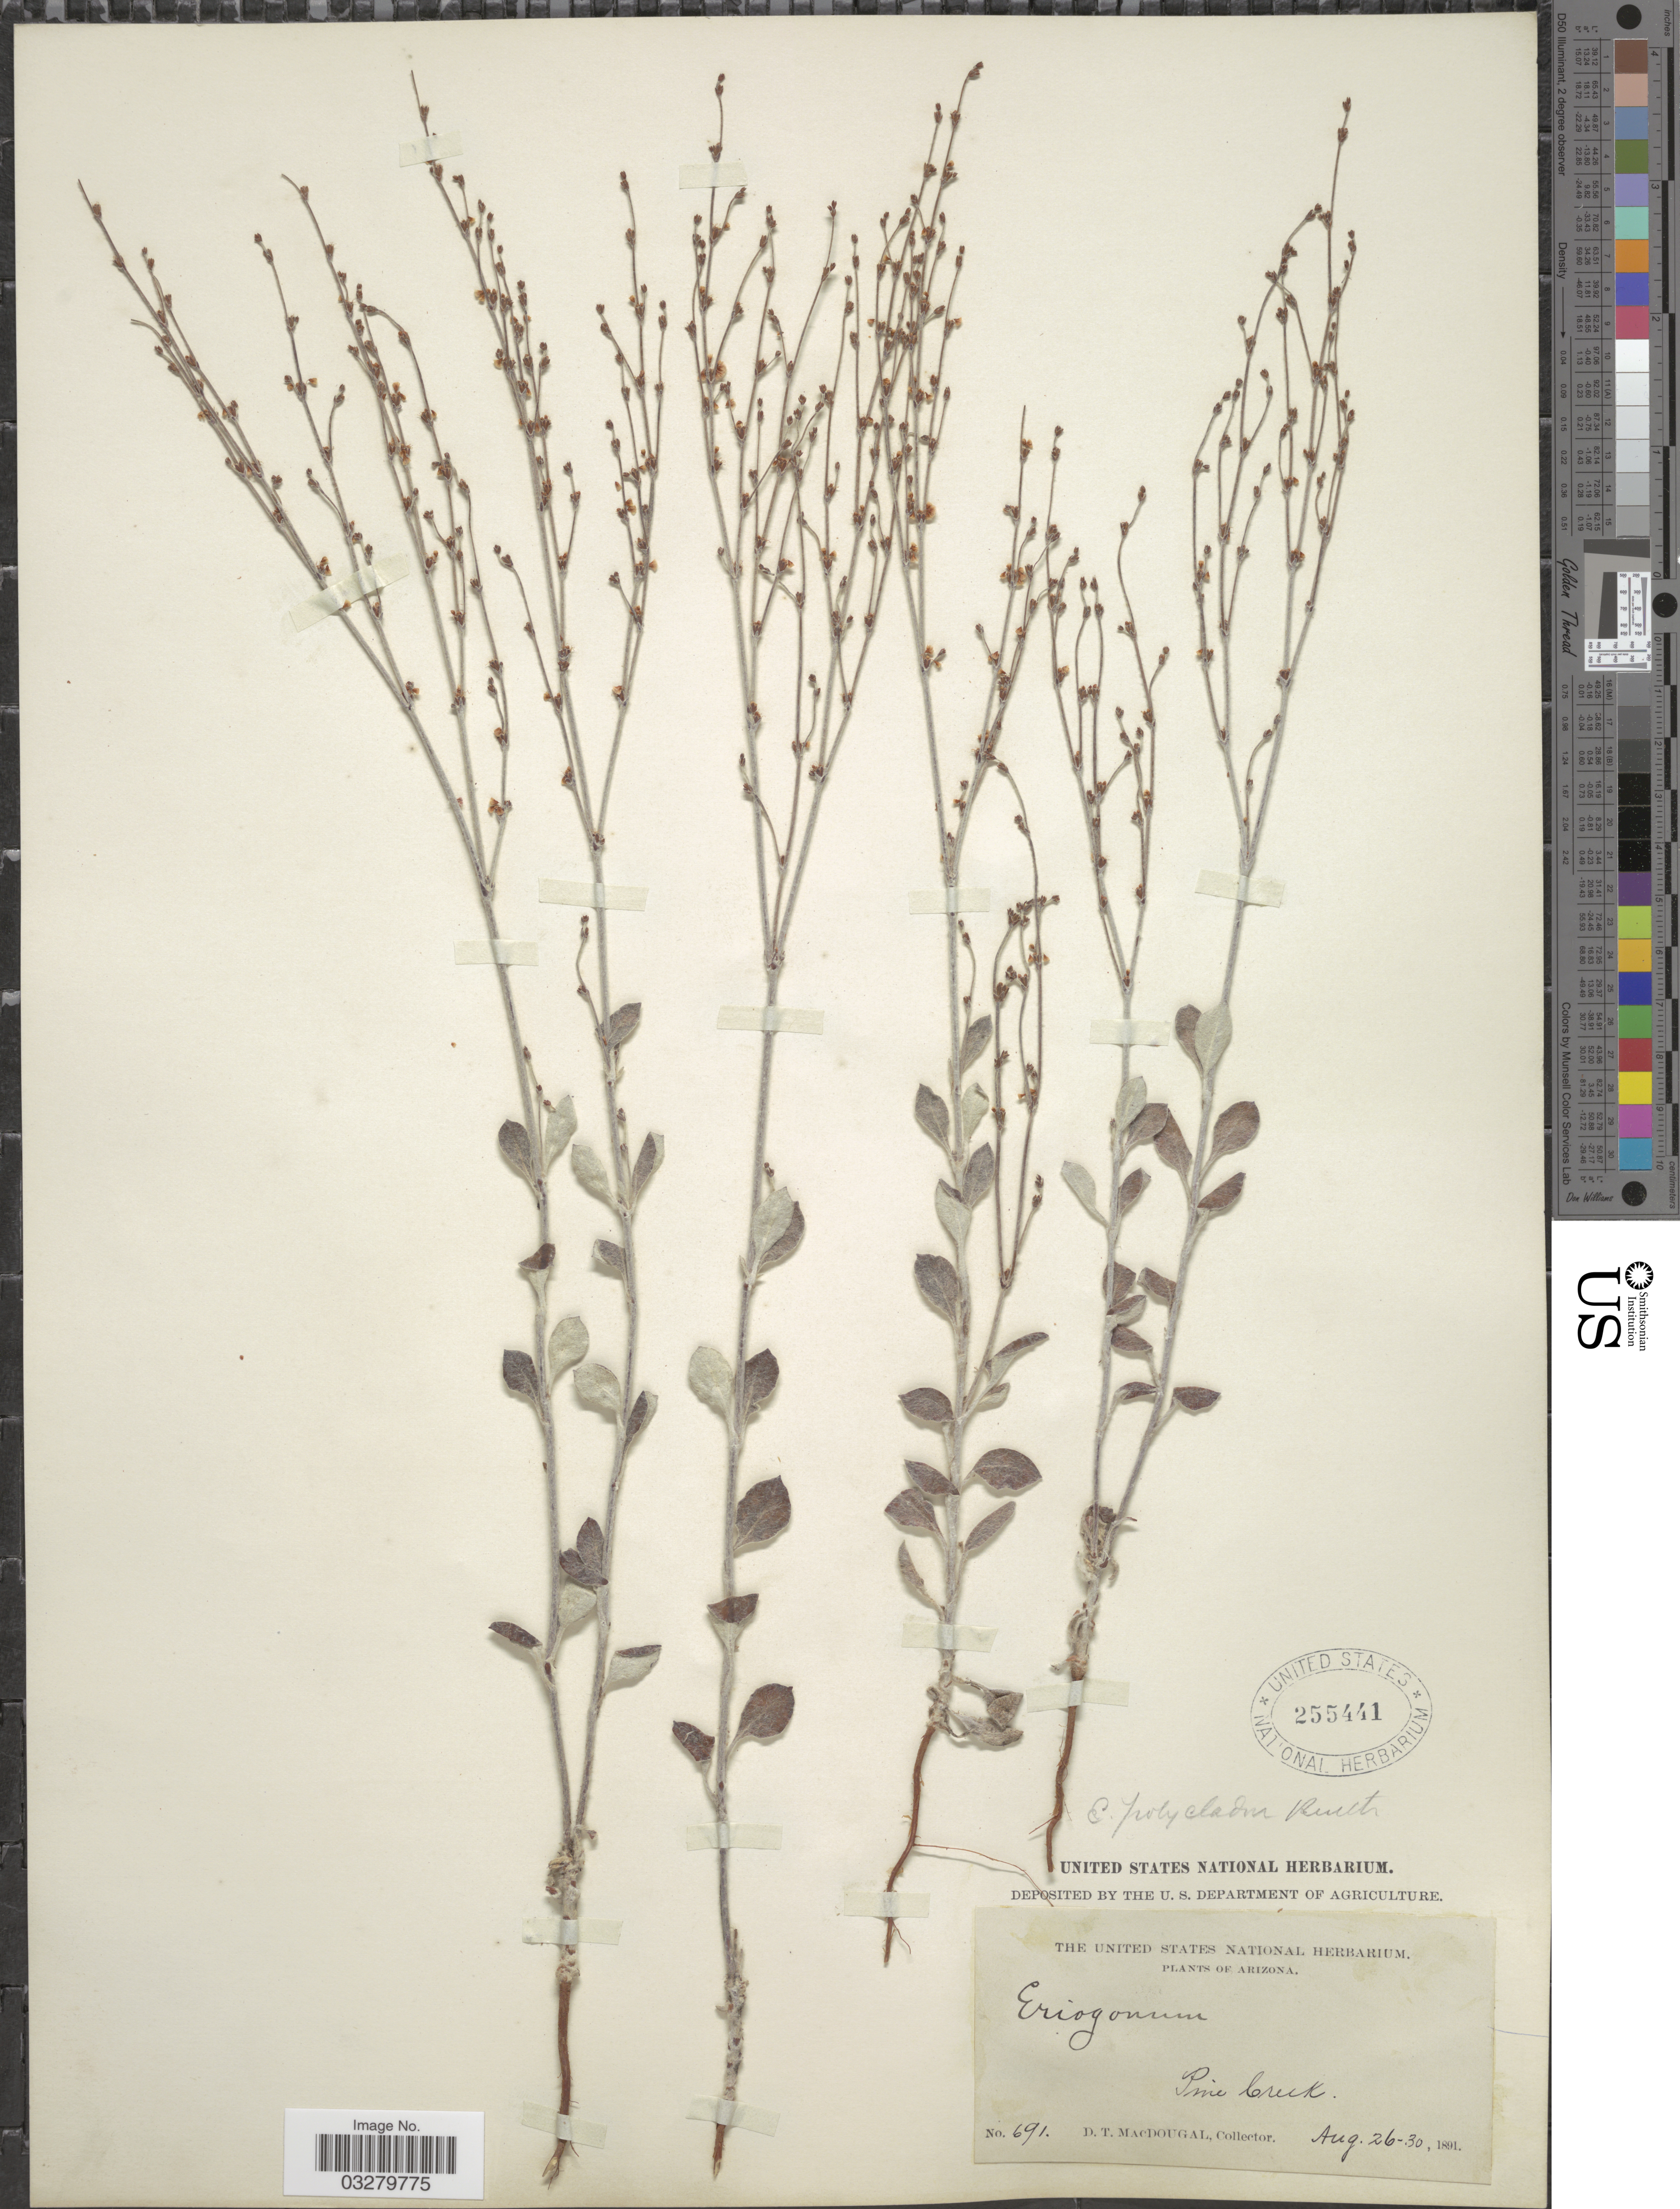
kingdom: Plantae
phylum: Tracheophyta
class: Magnoliopsida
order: Caryophyllales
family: Polygonaceae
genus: Eriogonum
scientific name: Eriogonum polycladon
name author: Benth.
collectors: D. T. MacDougal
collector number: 691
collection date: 1891-08-26/1891-08-30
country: United States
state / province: Arizona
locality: Pine Creek.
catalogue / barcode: US 255441